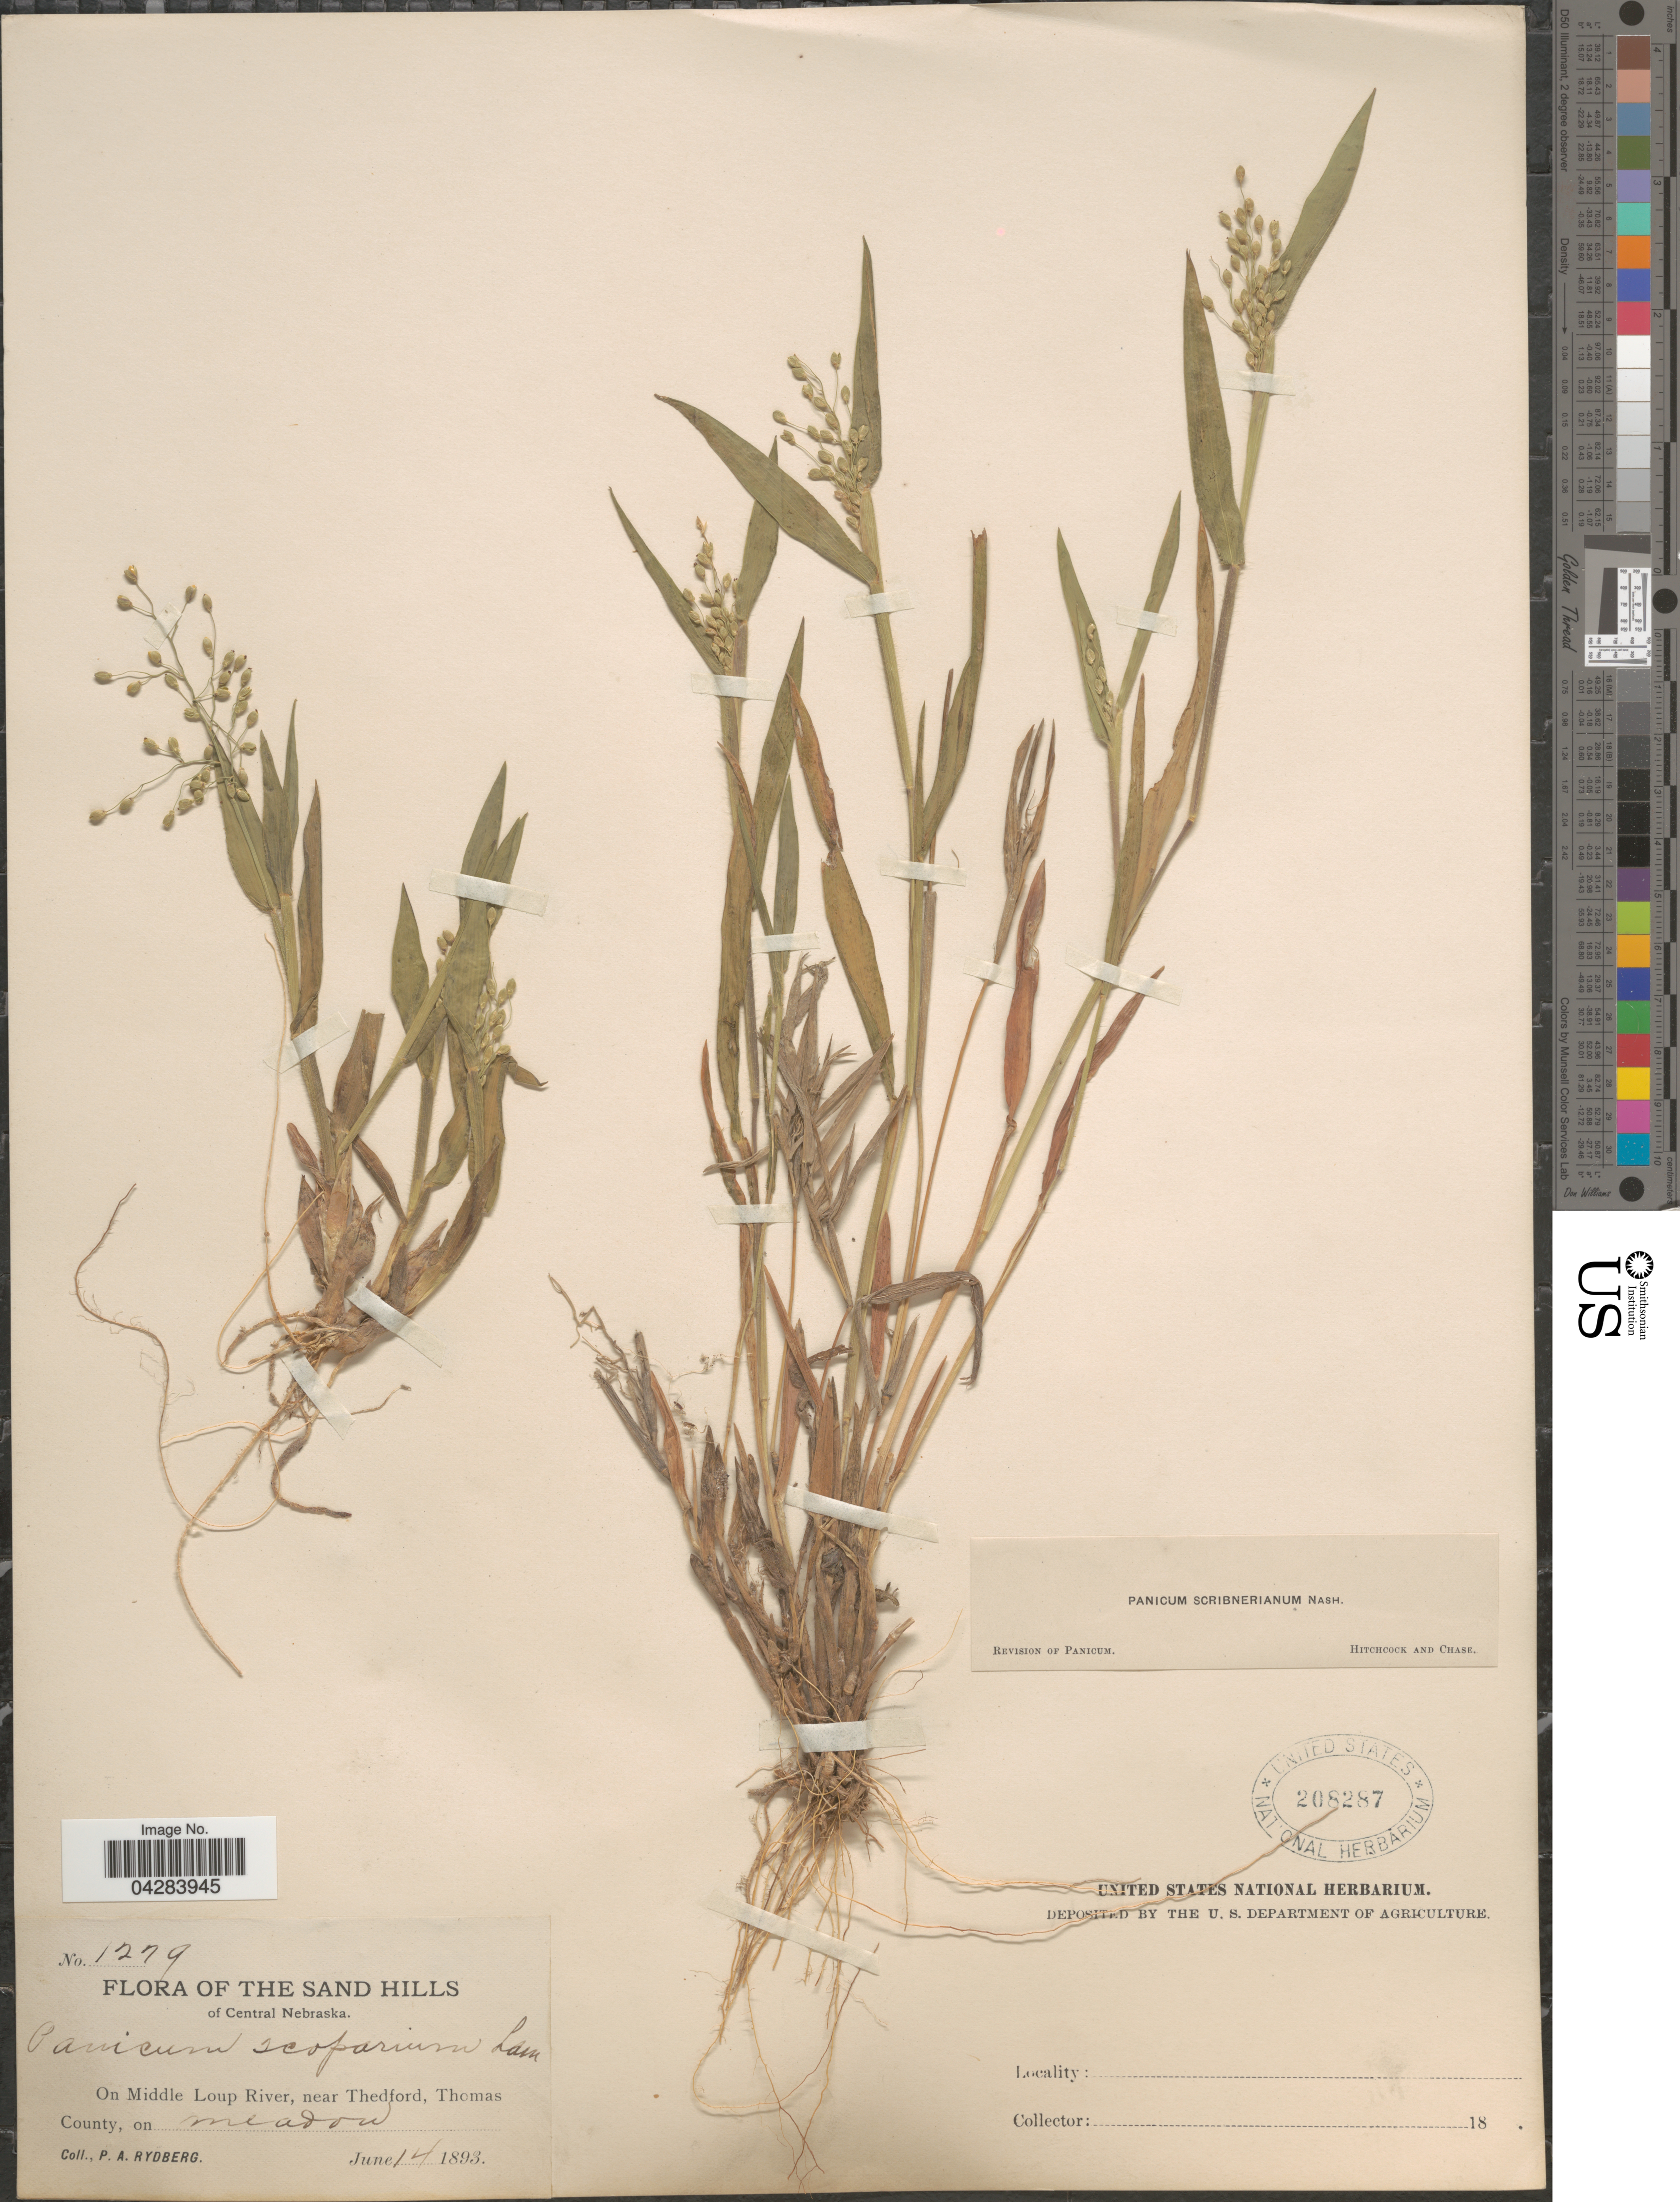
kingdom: Plantae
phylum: Tracheophyta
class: Liliopsida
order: Poales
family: Poaceae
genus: Dichanthelium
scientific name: Dichanthelium oligosanthes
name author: (Schult.) Gould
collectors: P. A. Rydberg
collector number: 1279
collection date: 1893-06-14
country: United States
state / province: Nebraska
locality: Sand Hills of Central Nebraska. On Middle Loup River, near Thedford, Thomas County, on meadow.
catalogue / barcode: US 208287